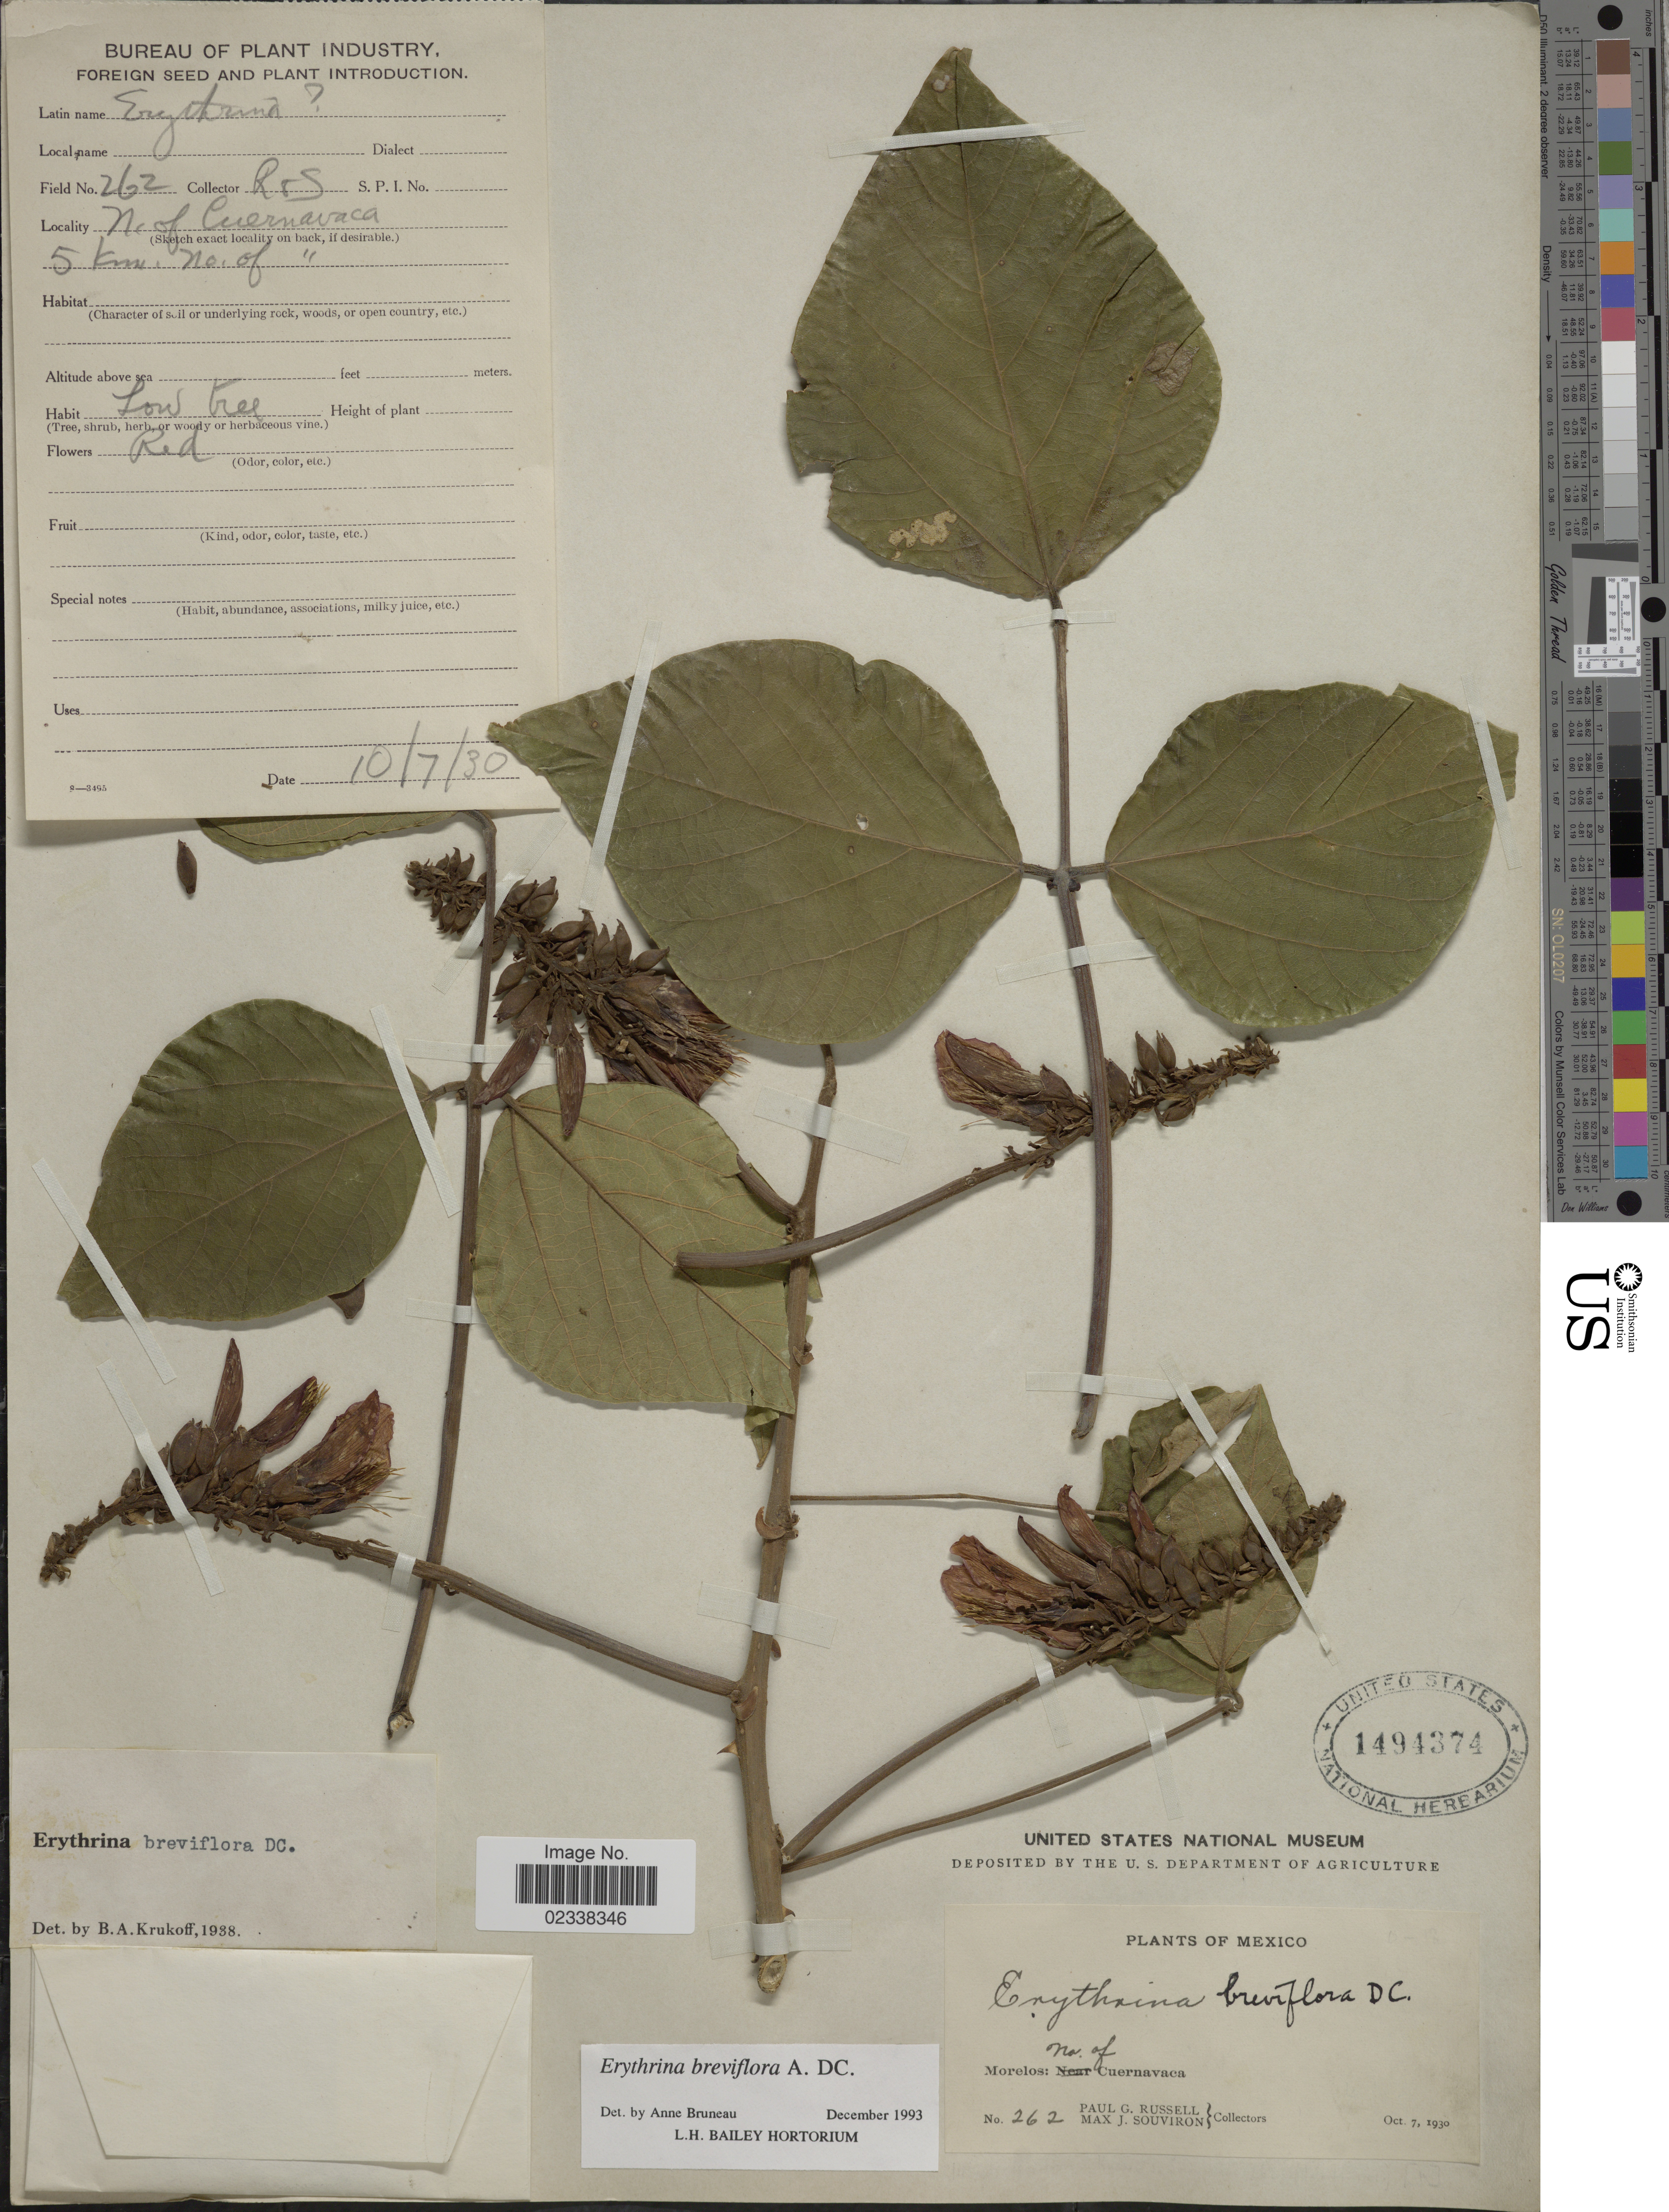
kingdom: Plantae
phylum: Tracheophyta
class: Magnoliopsida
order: Fabales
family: Fabaceae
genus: Erythrina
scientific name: Erythrina breviflora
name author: DC.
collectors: P. G. Russell & M. J. Souviron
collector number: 262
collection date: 1930-10-07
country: Mexico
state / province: Morelos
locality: No. of Cuernavaca, 5 km. no. of Cuernavaca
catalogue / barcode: US 1494374